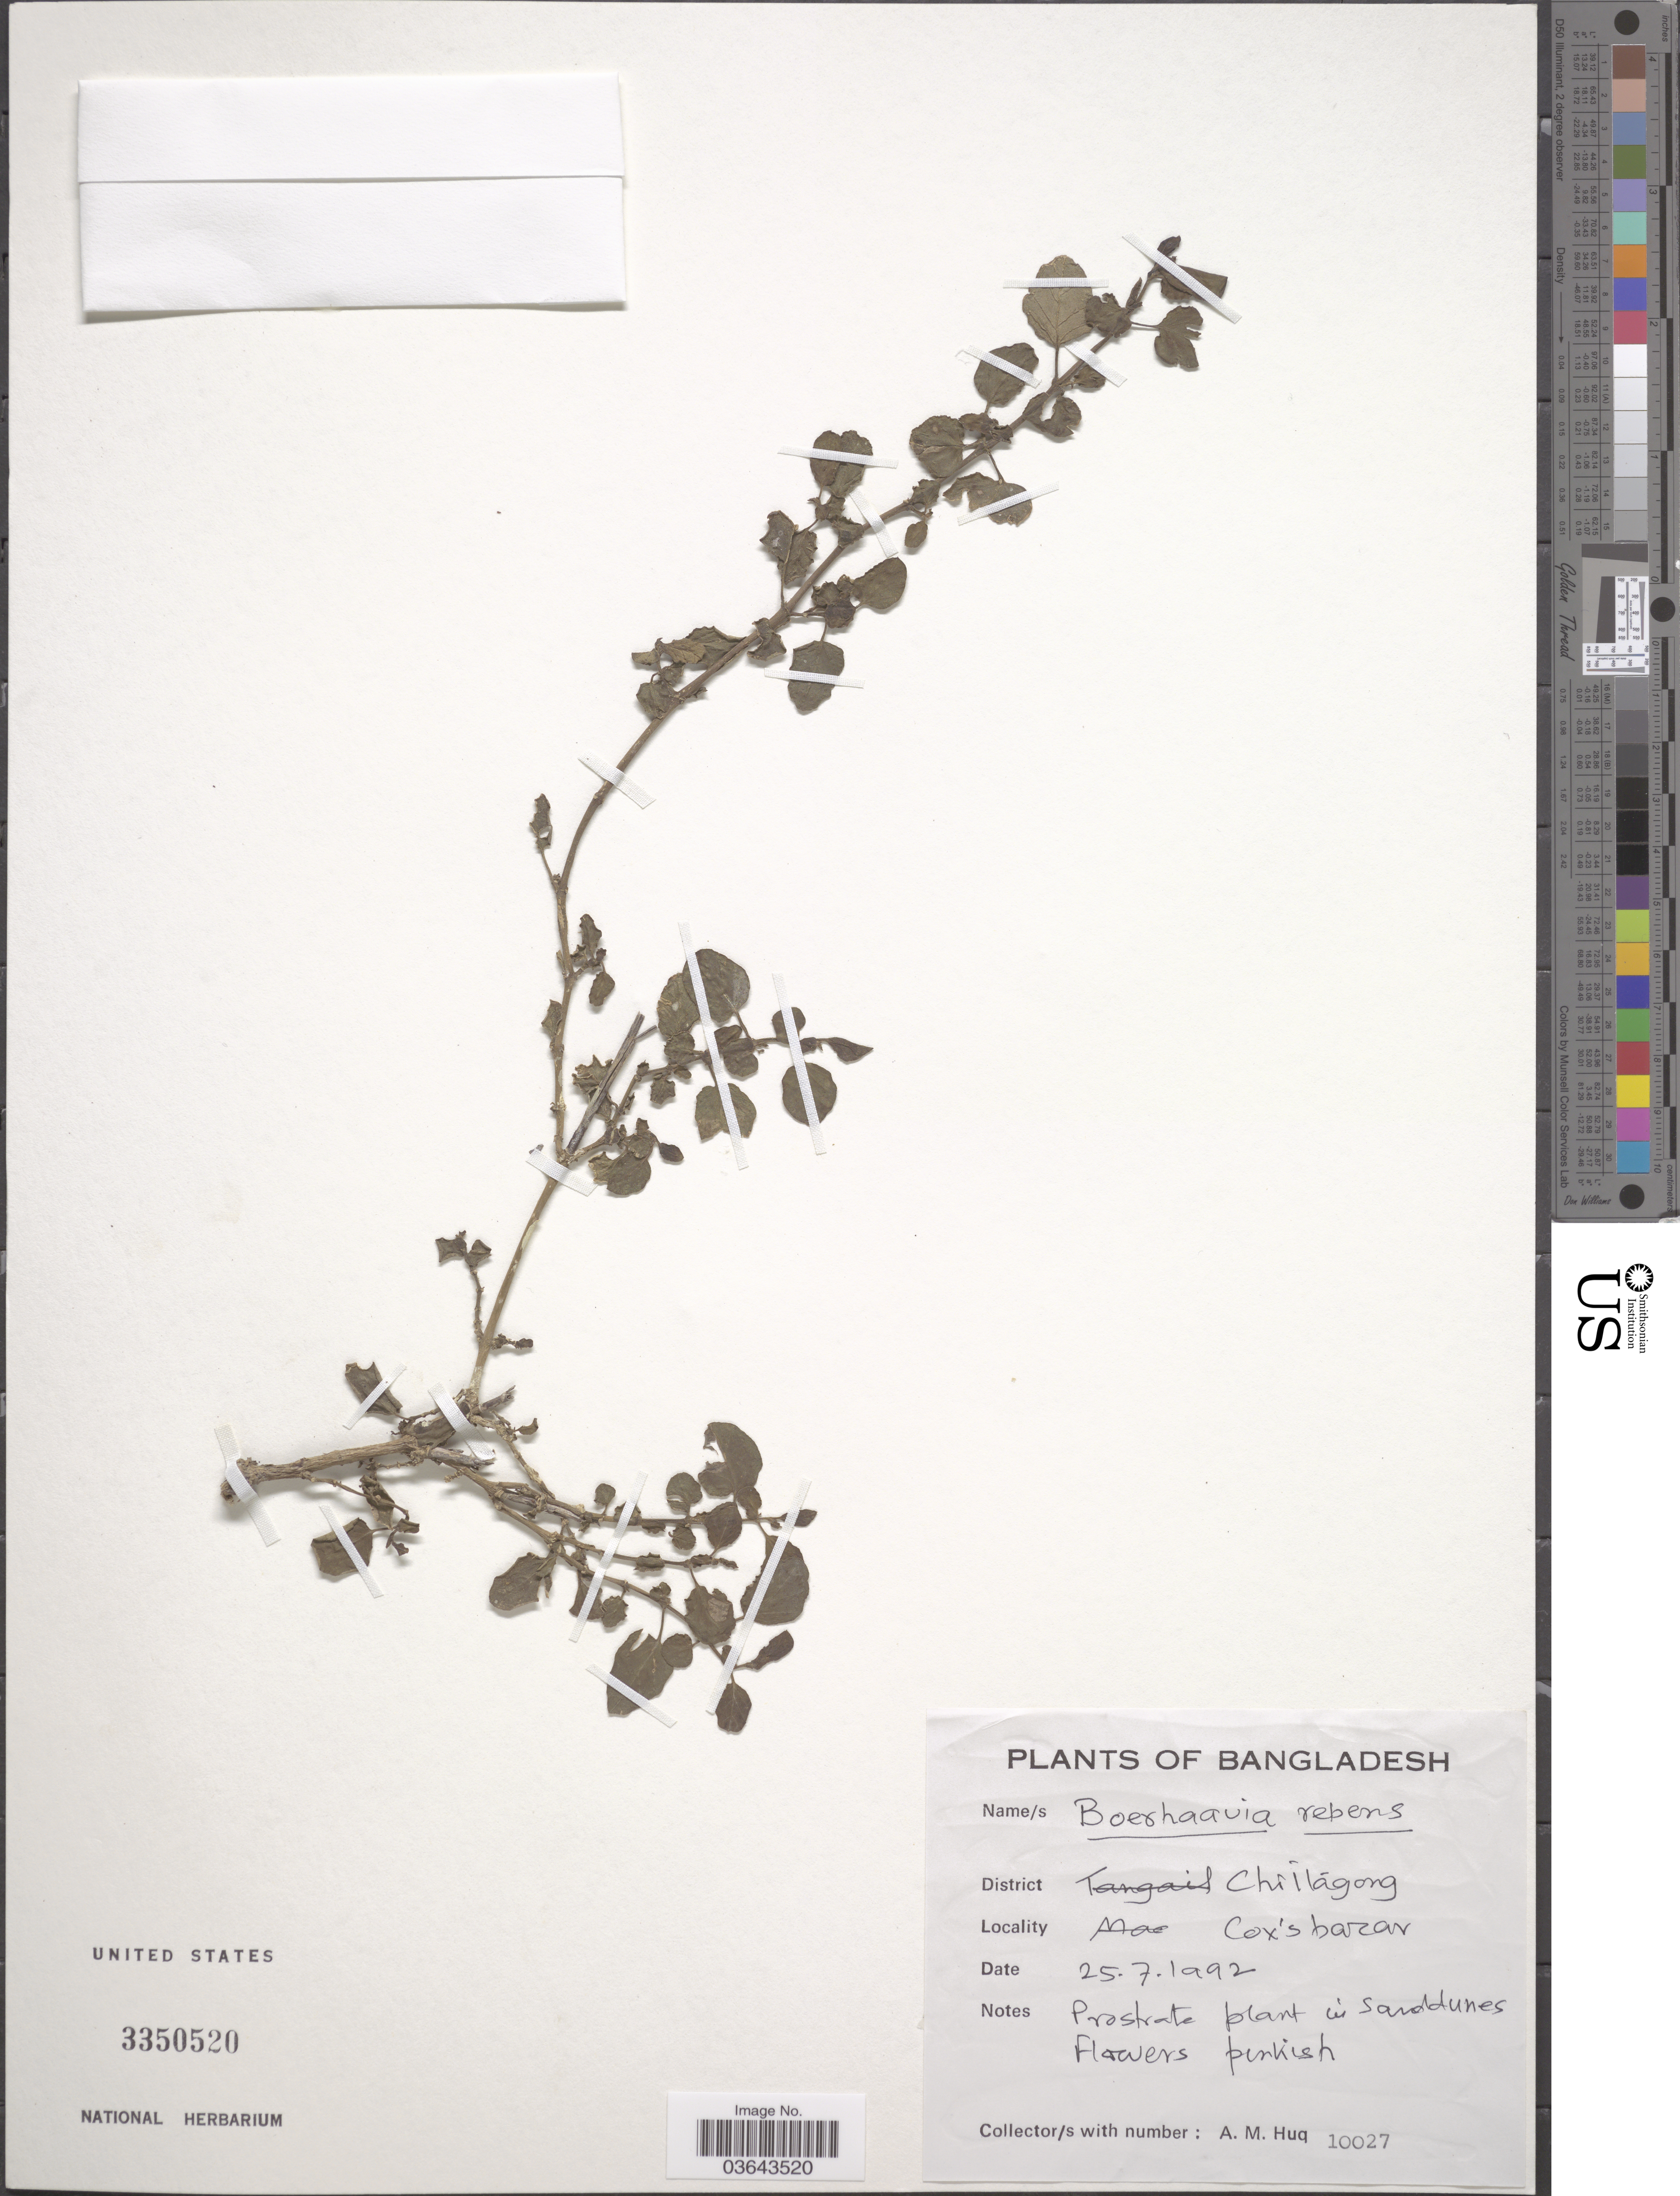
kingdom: Plantae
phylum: Tracheophyta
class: Magnoliopsida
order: Caryophyllales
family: Nyctaginaceae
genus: Boerhavia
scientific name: Boerhavia repens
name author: L.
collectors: A. M. Huq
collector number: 10027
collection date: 1992-07-25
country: Bangladesh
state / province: Chittagong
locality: District Chittagong. Cox's bazar.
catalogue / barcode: US 3350520